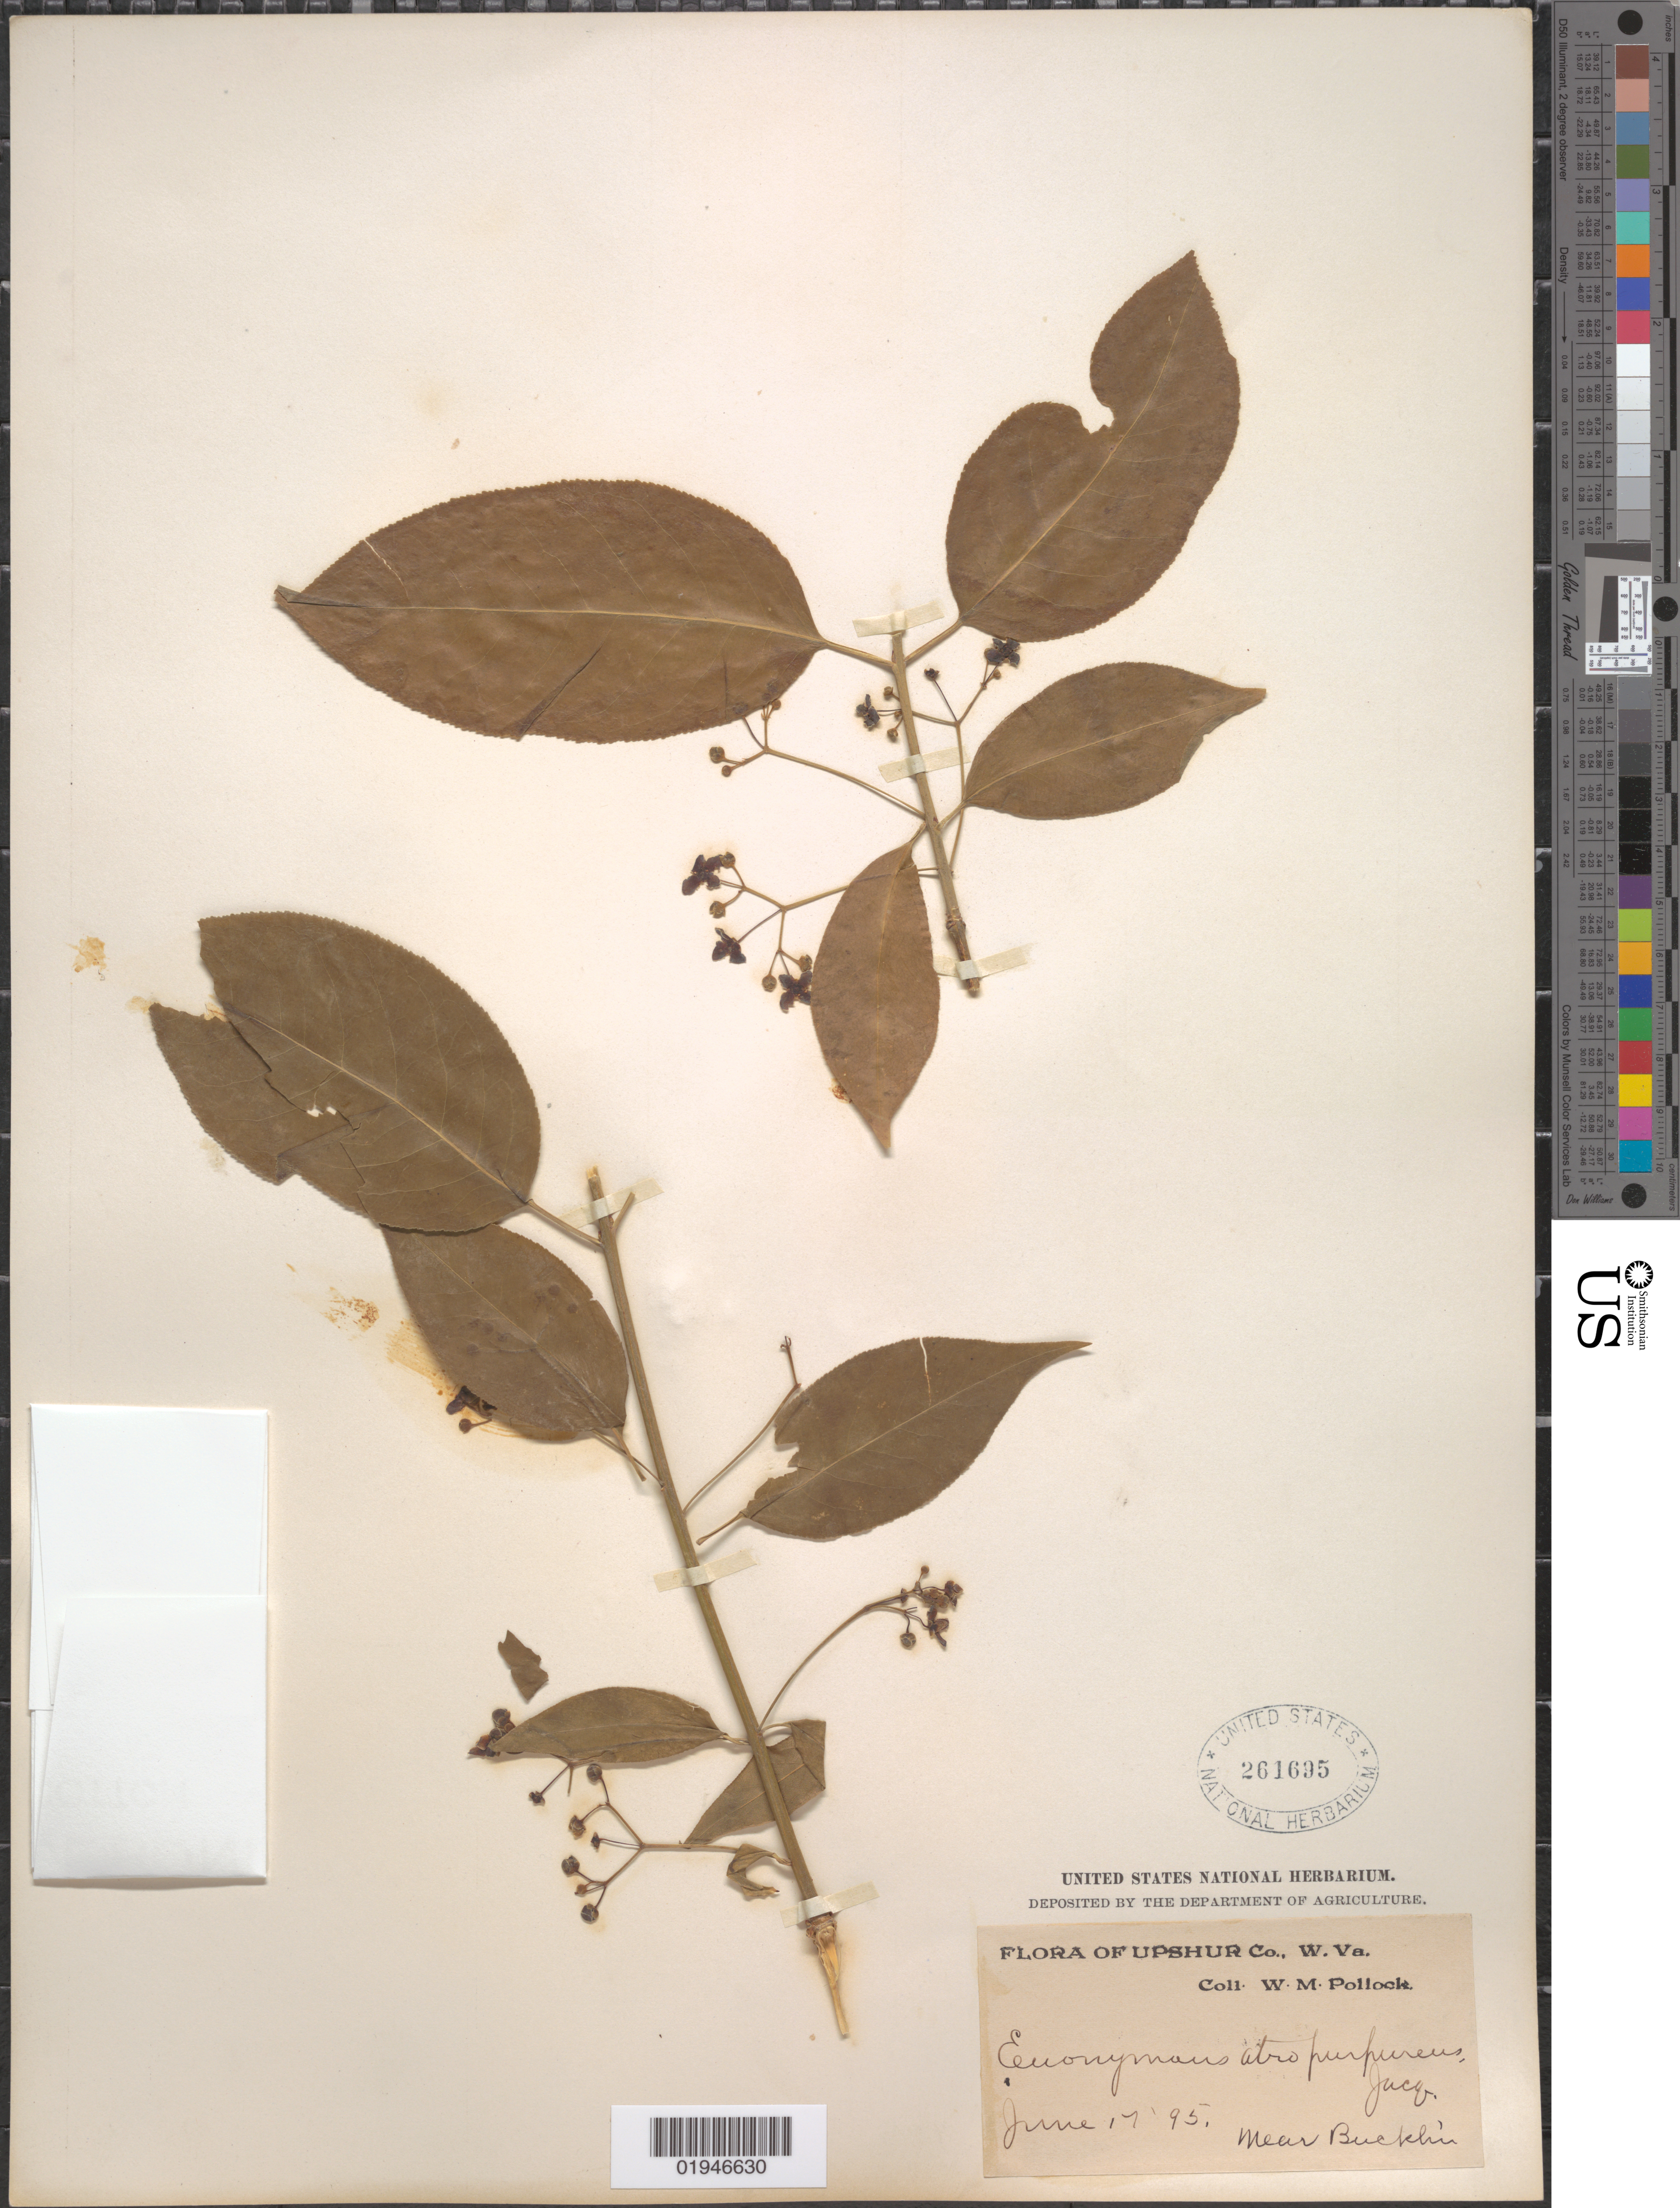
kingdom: Plantae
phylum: Tracheophyta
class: Magnoliopsida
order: Celastrales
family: Celastraceae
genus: Euonymus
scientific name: Euonymus atropurpureus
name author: Jacq.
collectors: W. M. Pollock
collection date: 1895-06-17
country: United States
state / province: West Virginia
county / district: Upshur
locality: Bucklin, near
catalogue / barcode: US 261695